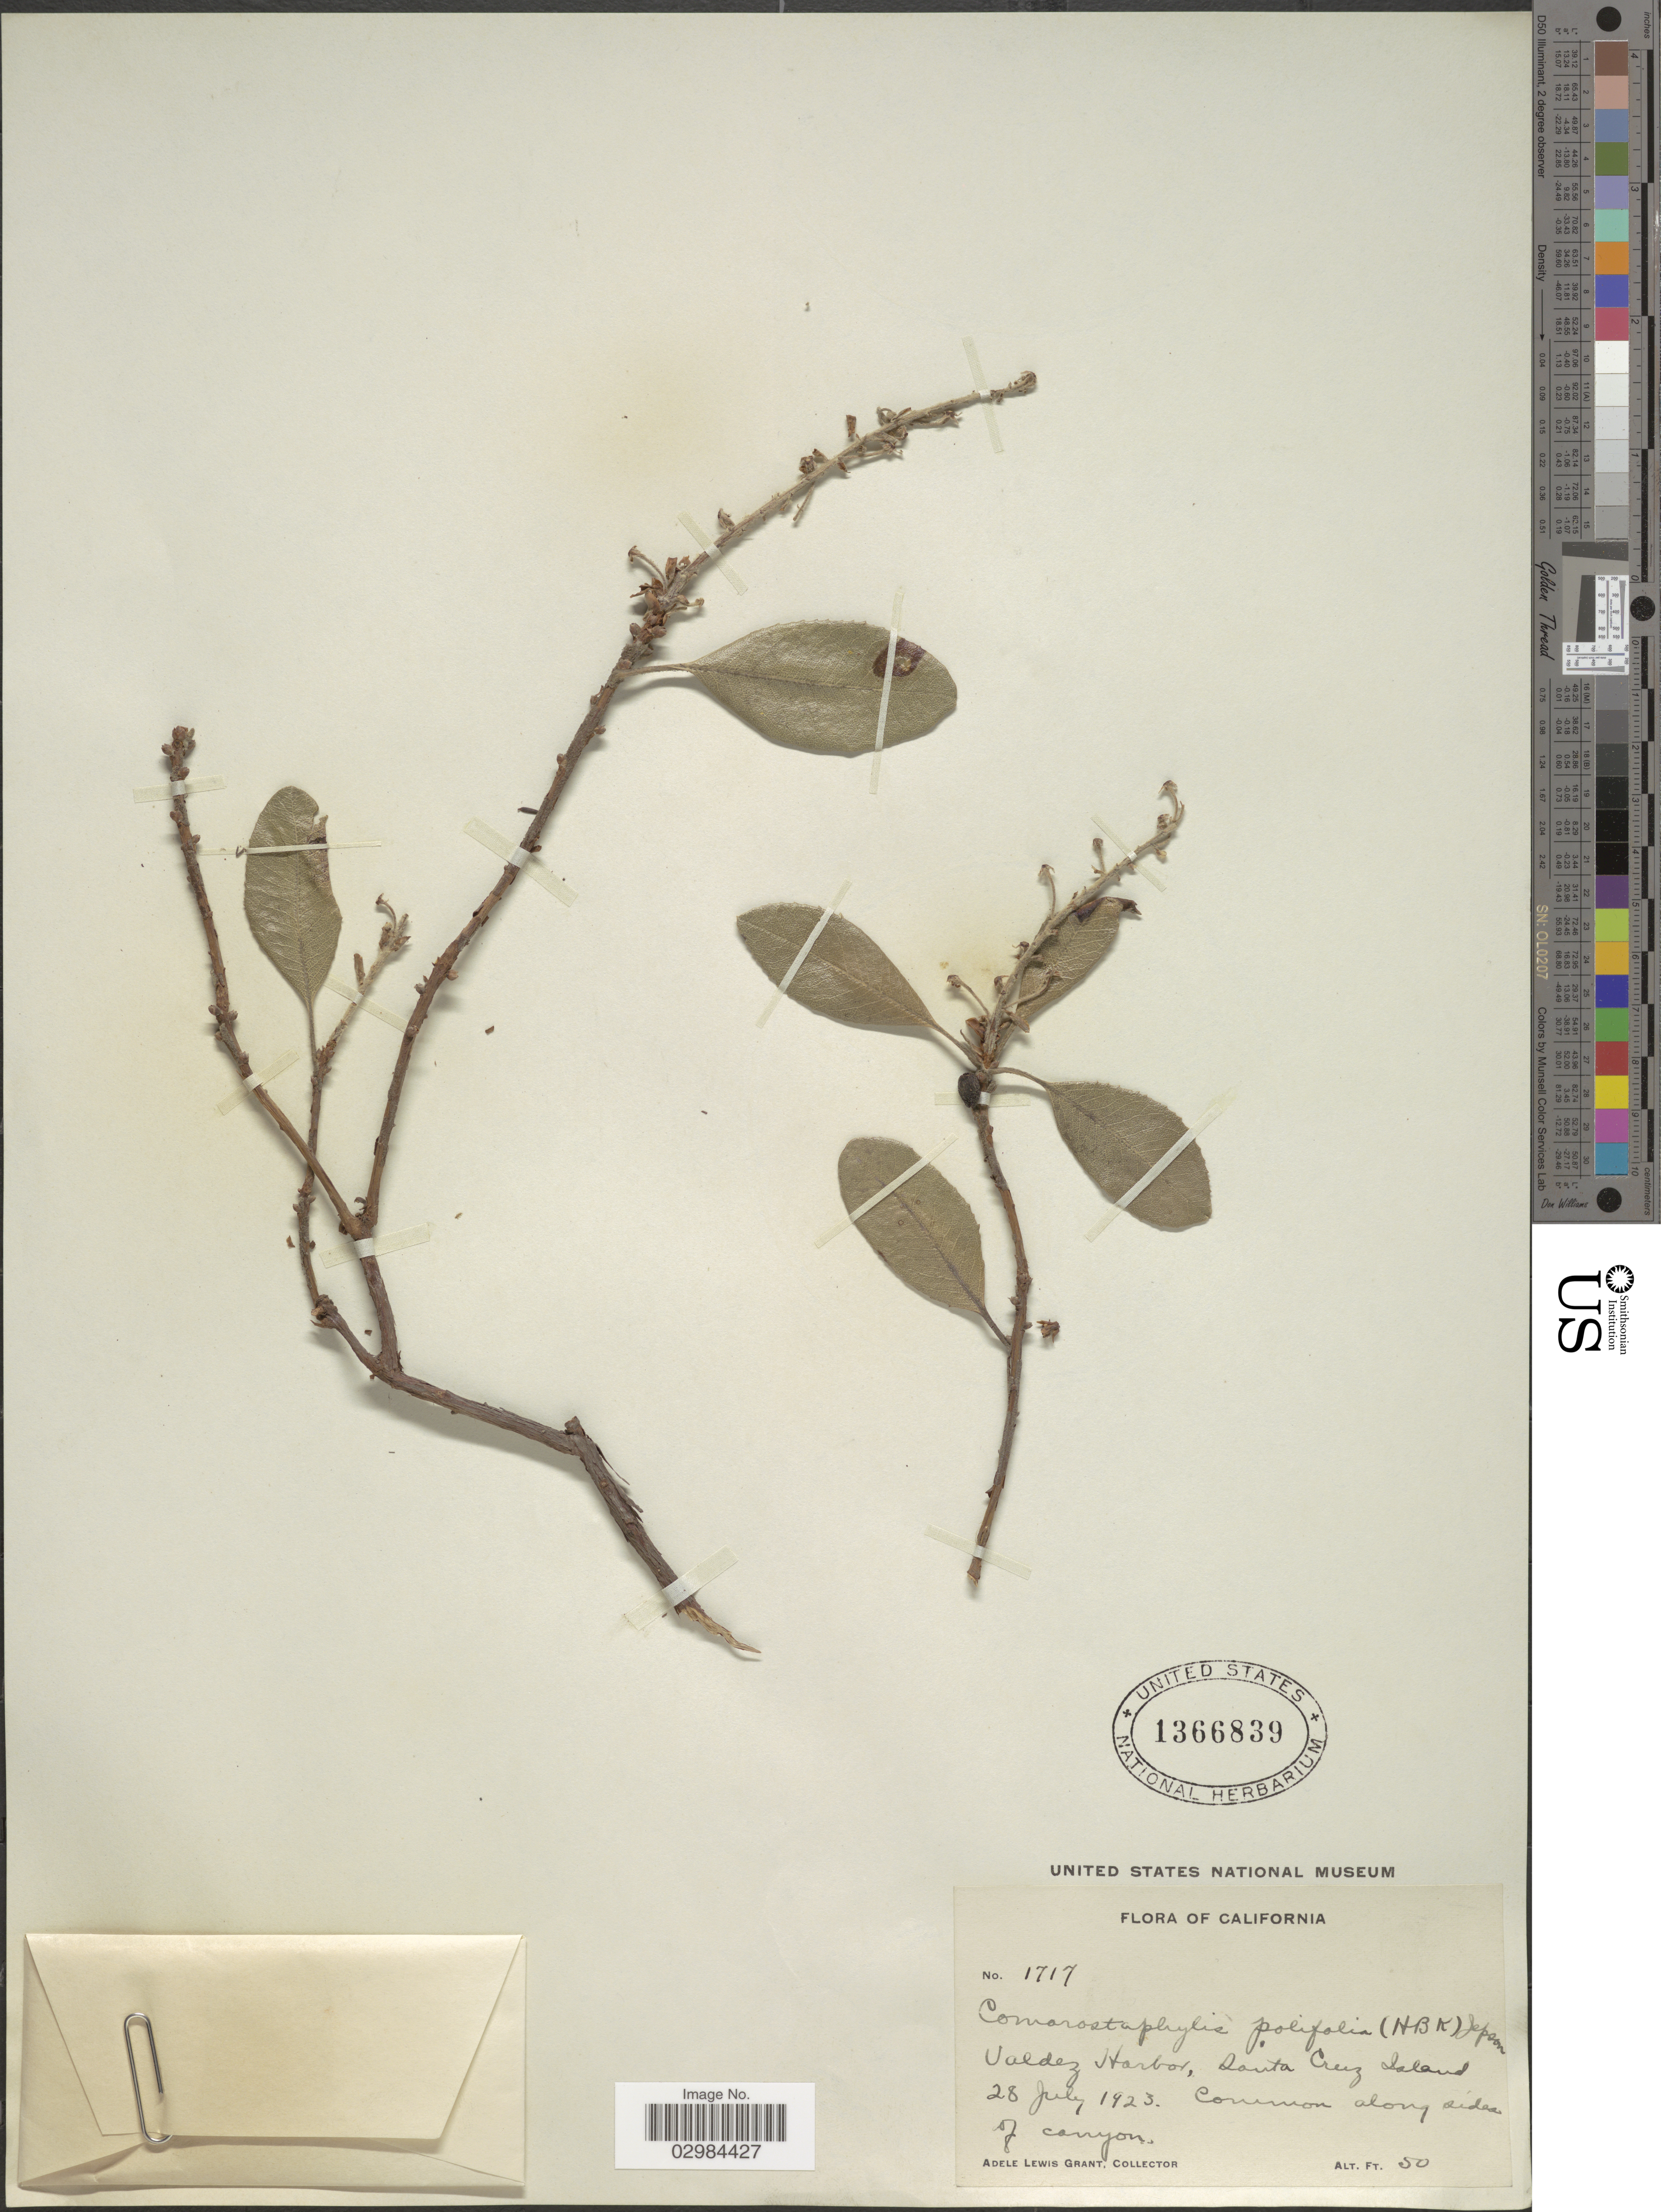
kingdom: Plantae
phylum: Tracheophyta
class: Magnoliopsida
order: Ericales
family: Ericaceae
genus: Arctostaphylos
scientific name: Arctostaphylos polifolia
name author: Kunth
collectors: A. L. Grant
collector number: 1717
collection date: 1923-07-28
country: United States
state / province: California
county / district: Santa Barbara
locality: Valdez Harbor. Santa Cruz Island.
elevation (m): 15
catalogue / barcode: US 1366839